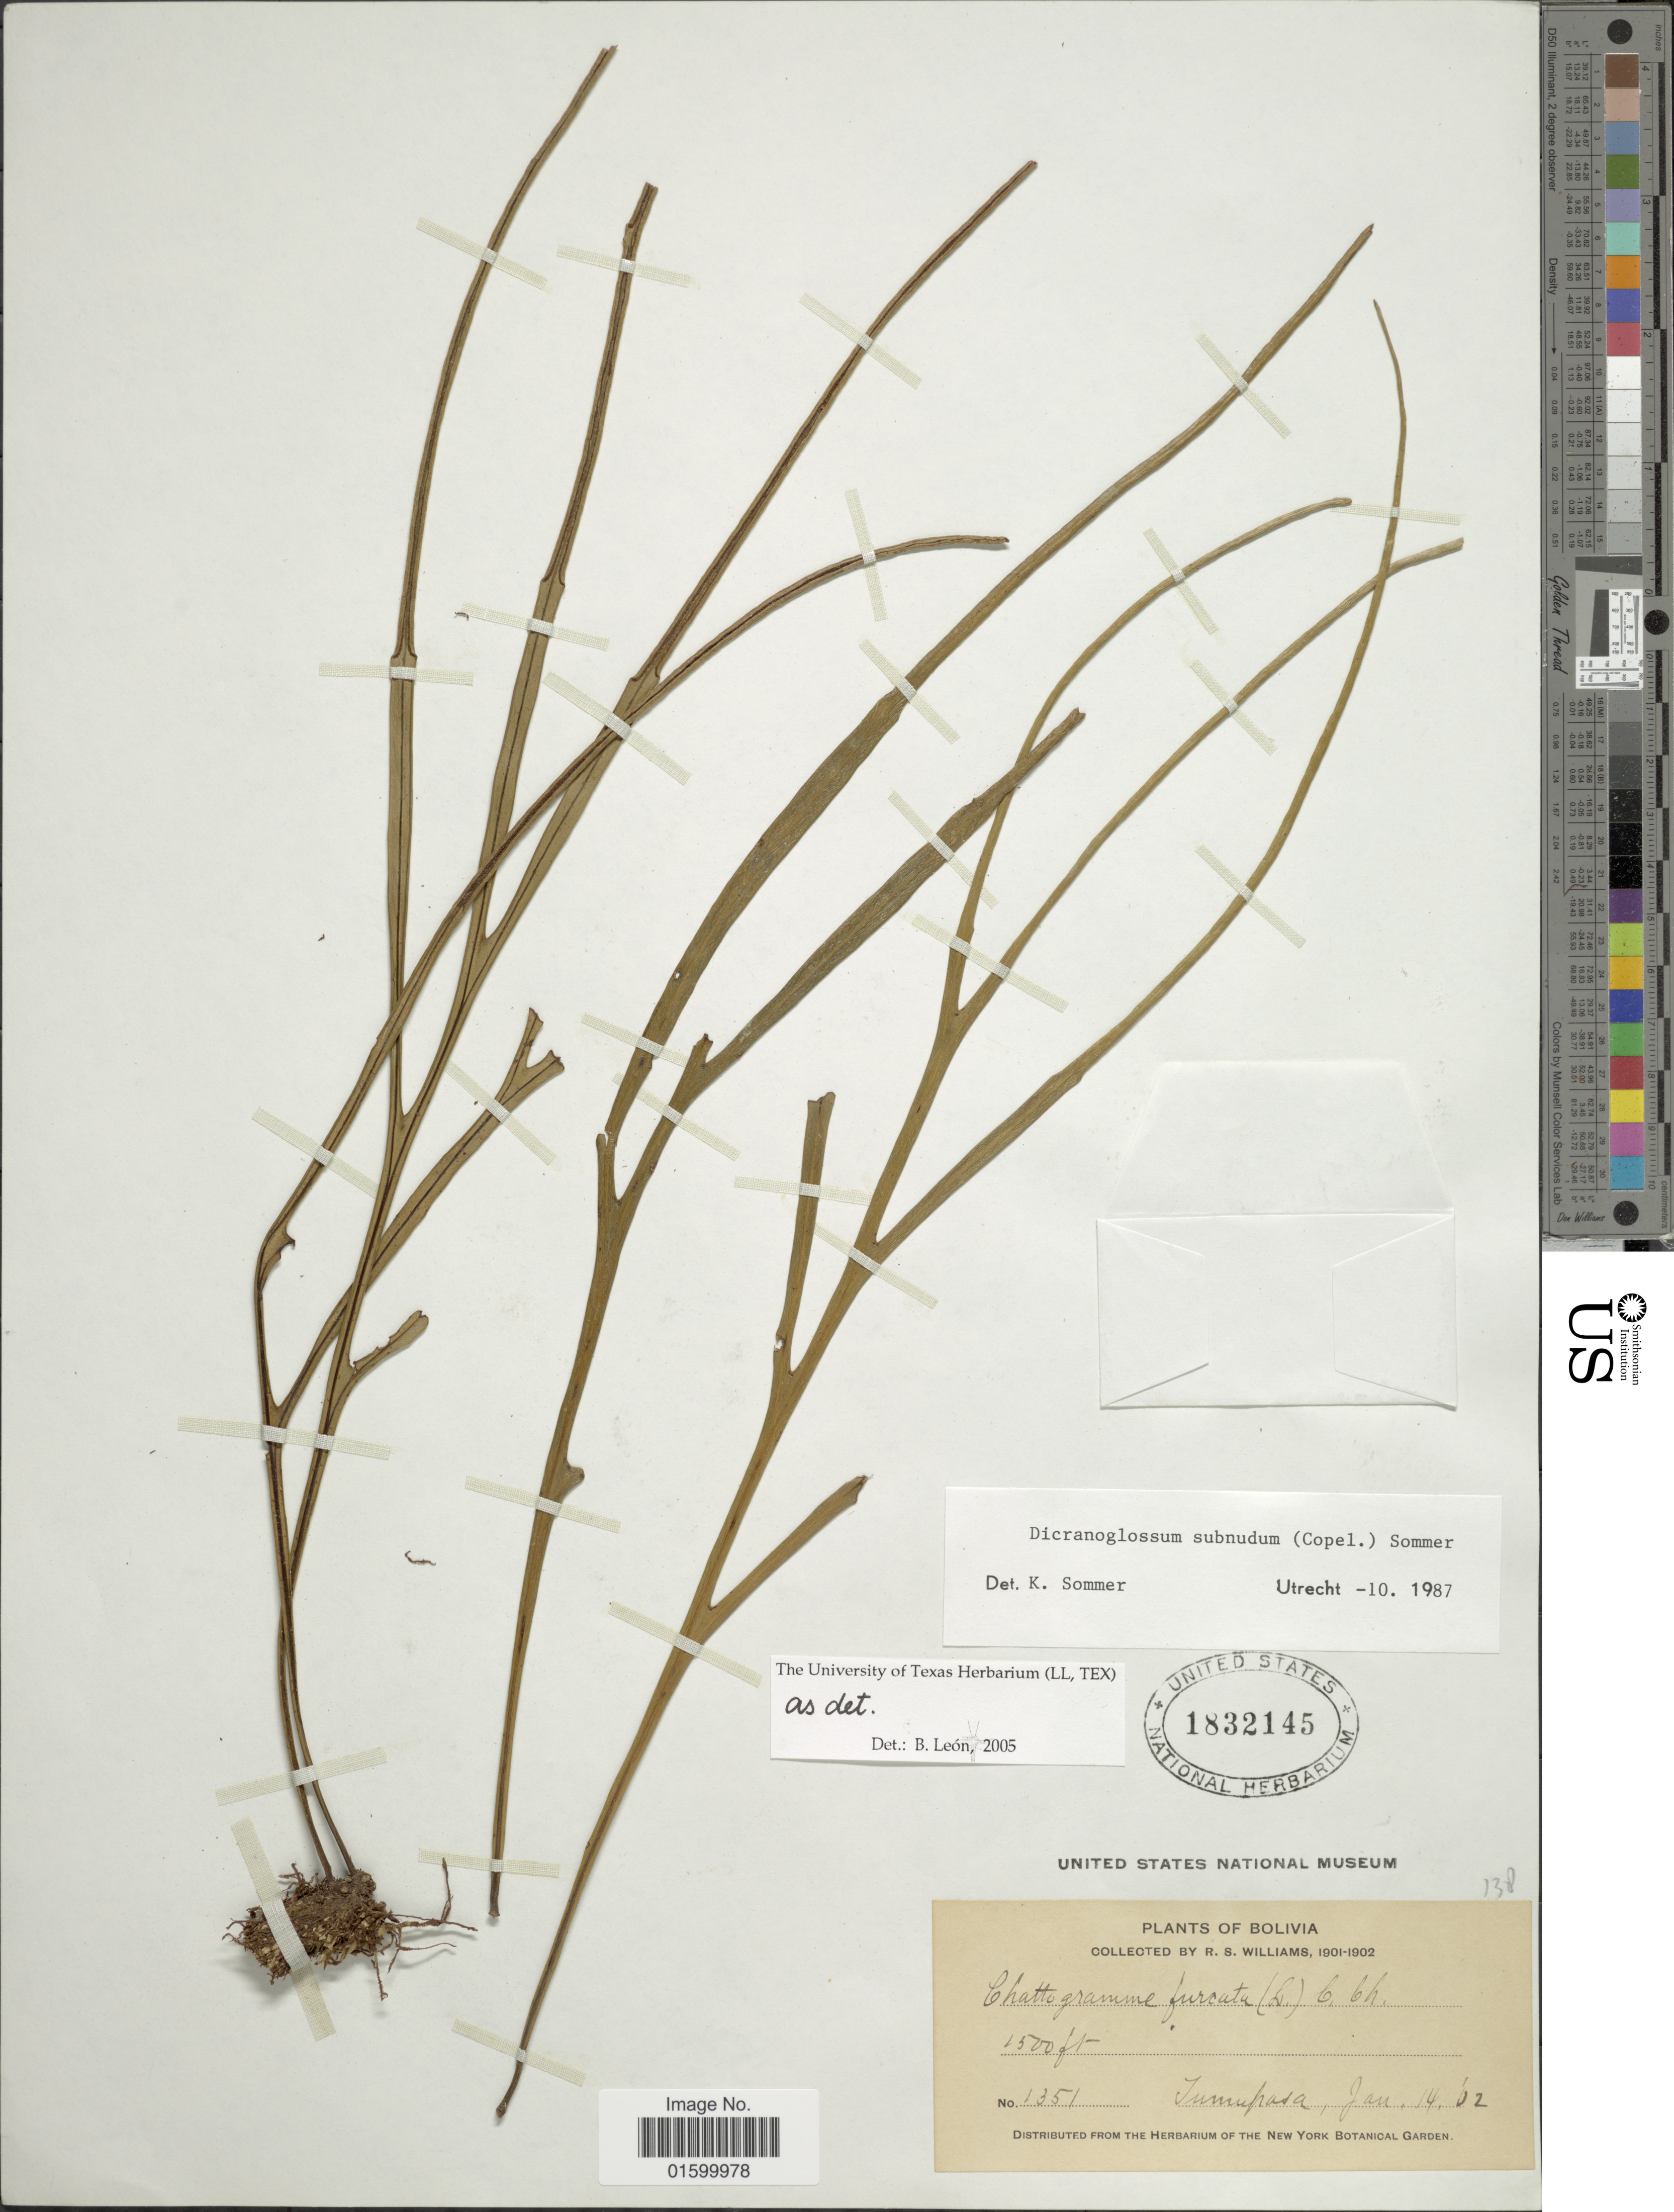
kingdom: Plantae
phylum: Tracheophyta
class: Polypodiopsida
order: Polypodiales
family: Polypodiaceae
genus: Pleopeltis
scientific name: Pleopeltis subnuda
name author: (C. Chr.) A.R. Sm.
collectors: R. S. Williams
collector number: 1351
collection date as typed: Jan. 14, ;02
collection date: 1902-01-14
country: Bolivia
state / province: La Paz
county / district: Iturralde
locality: Tumupasa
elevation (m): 457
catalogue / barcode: US 1832145